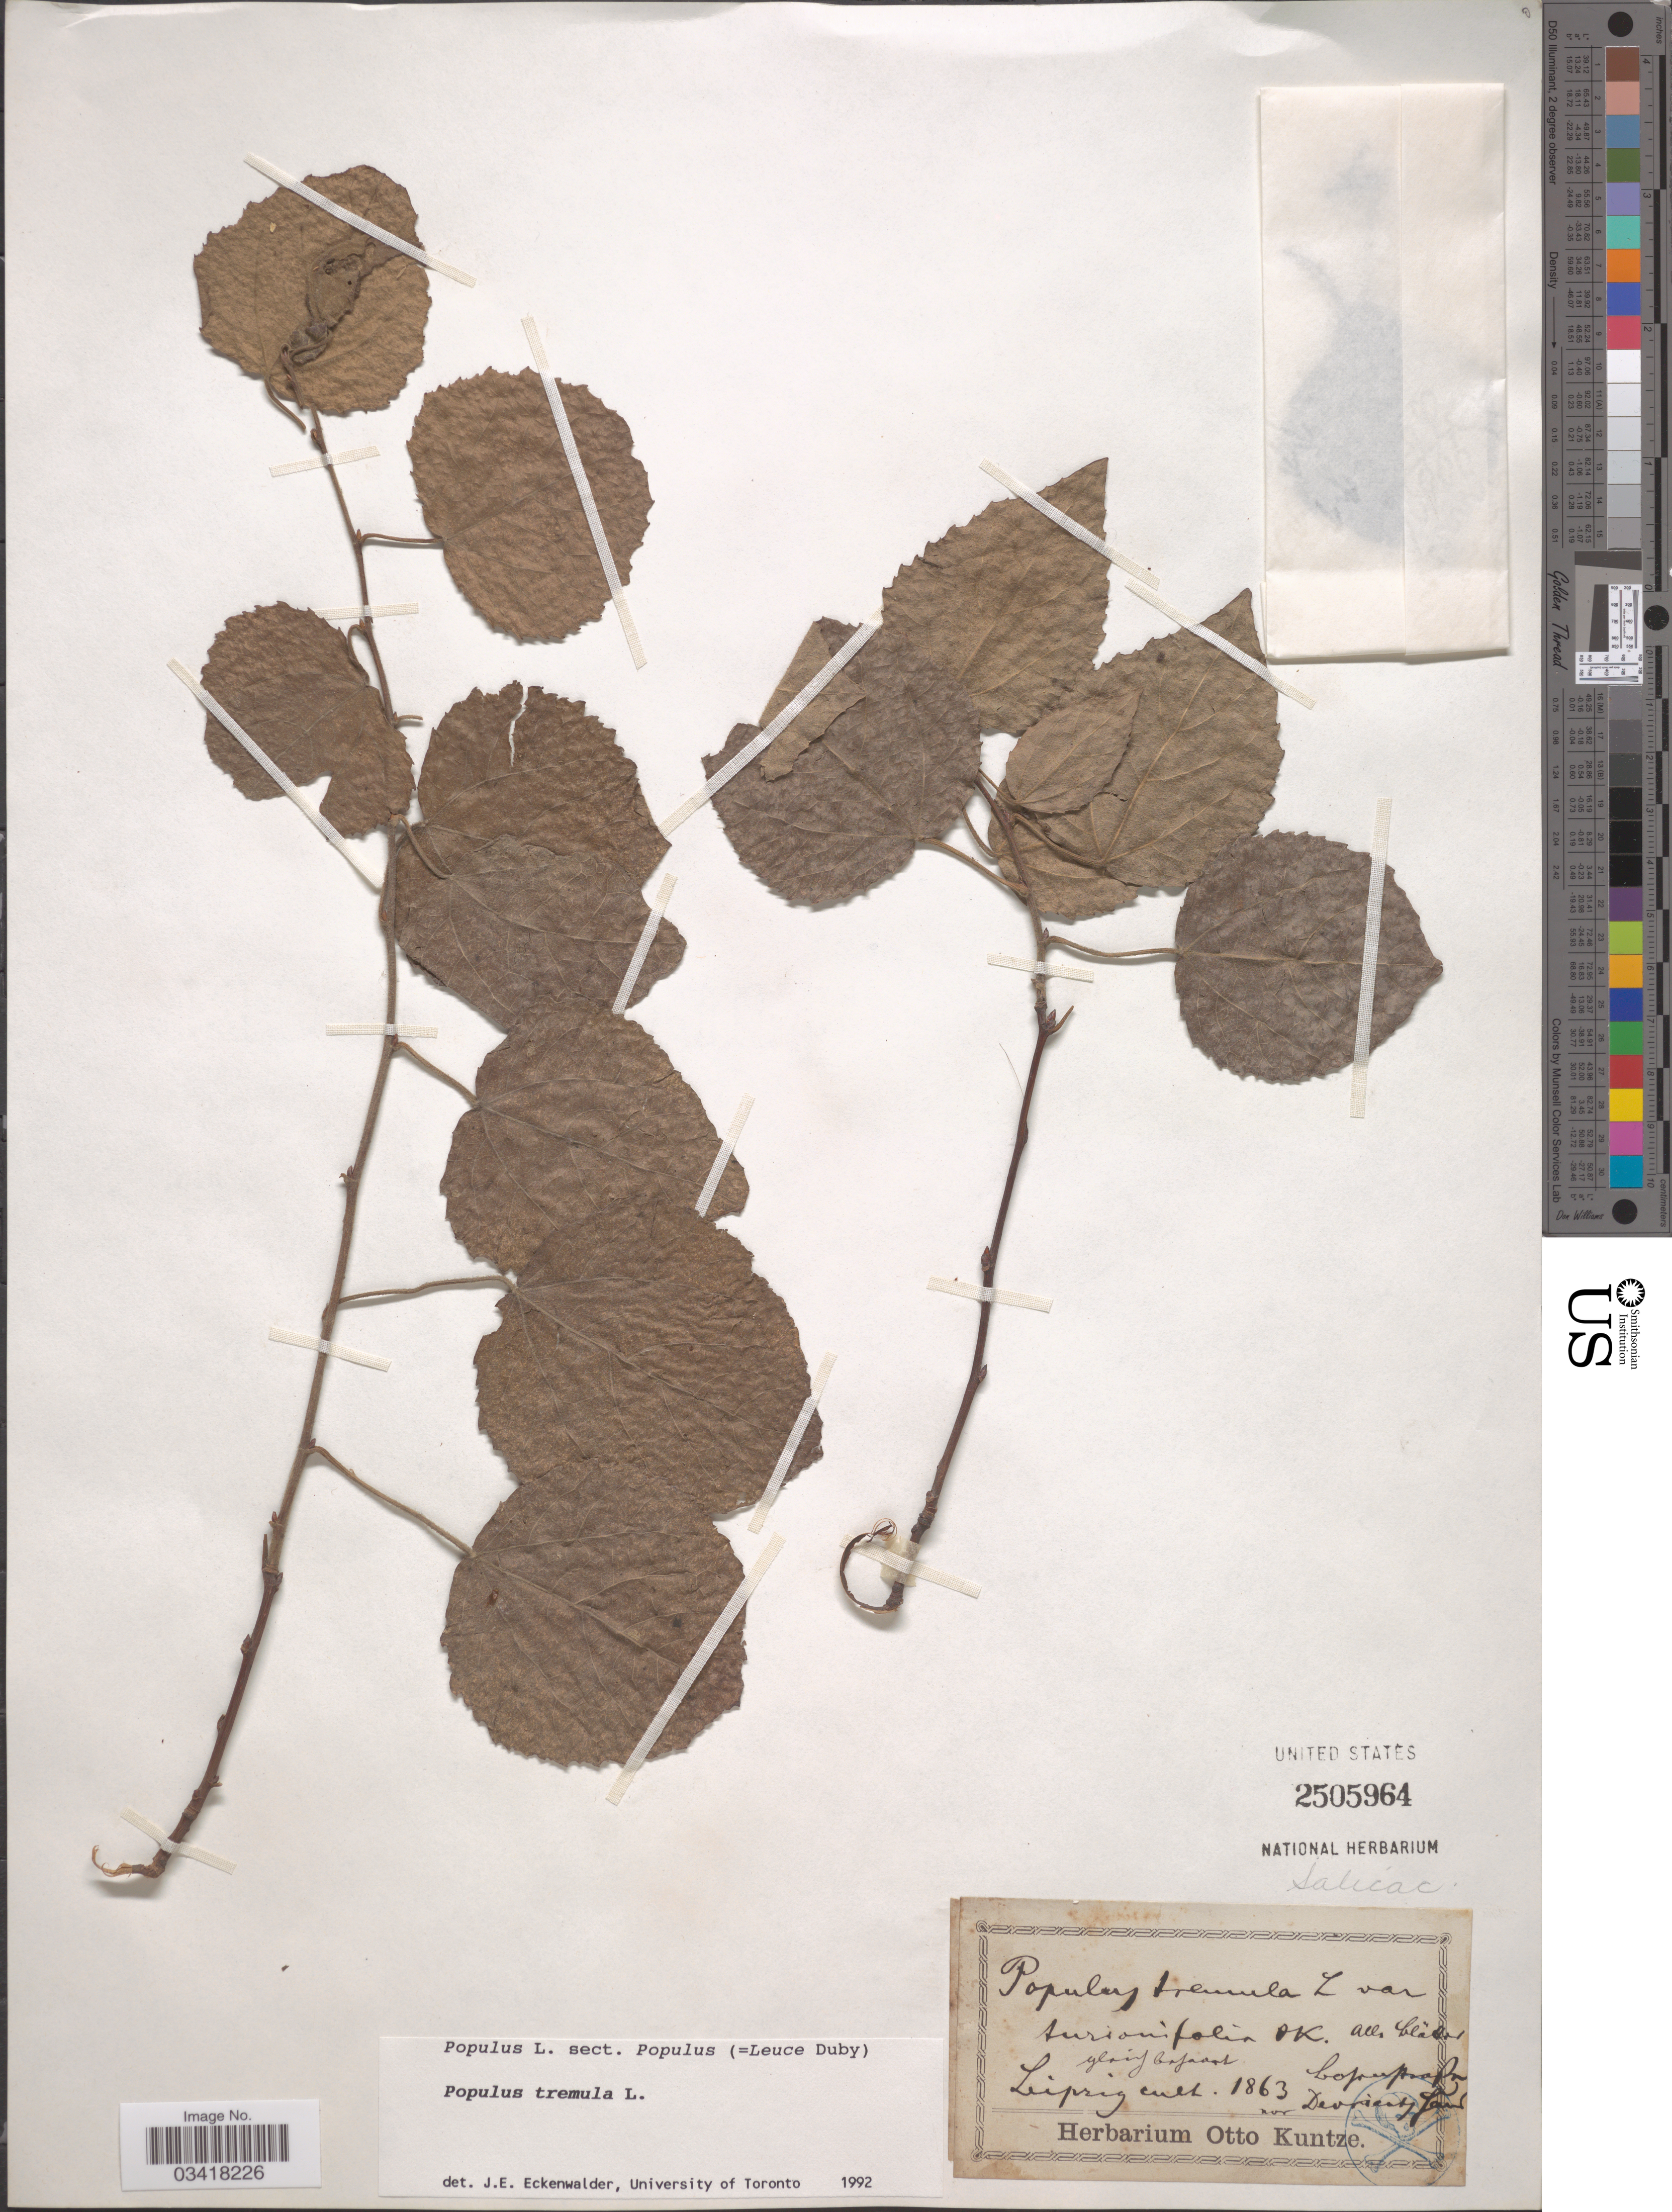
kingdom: Plantae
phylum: Tracheophyta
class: Magnoliopsida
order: Malpighiales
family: Salicaceae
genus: Populus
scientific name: Populus tremula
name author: L.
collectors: ex herb. Otto Kuntze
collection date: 1863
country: Germany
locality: Leipzig [illegible text].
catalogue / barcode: US 2505964